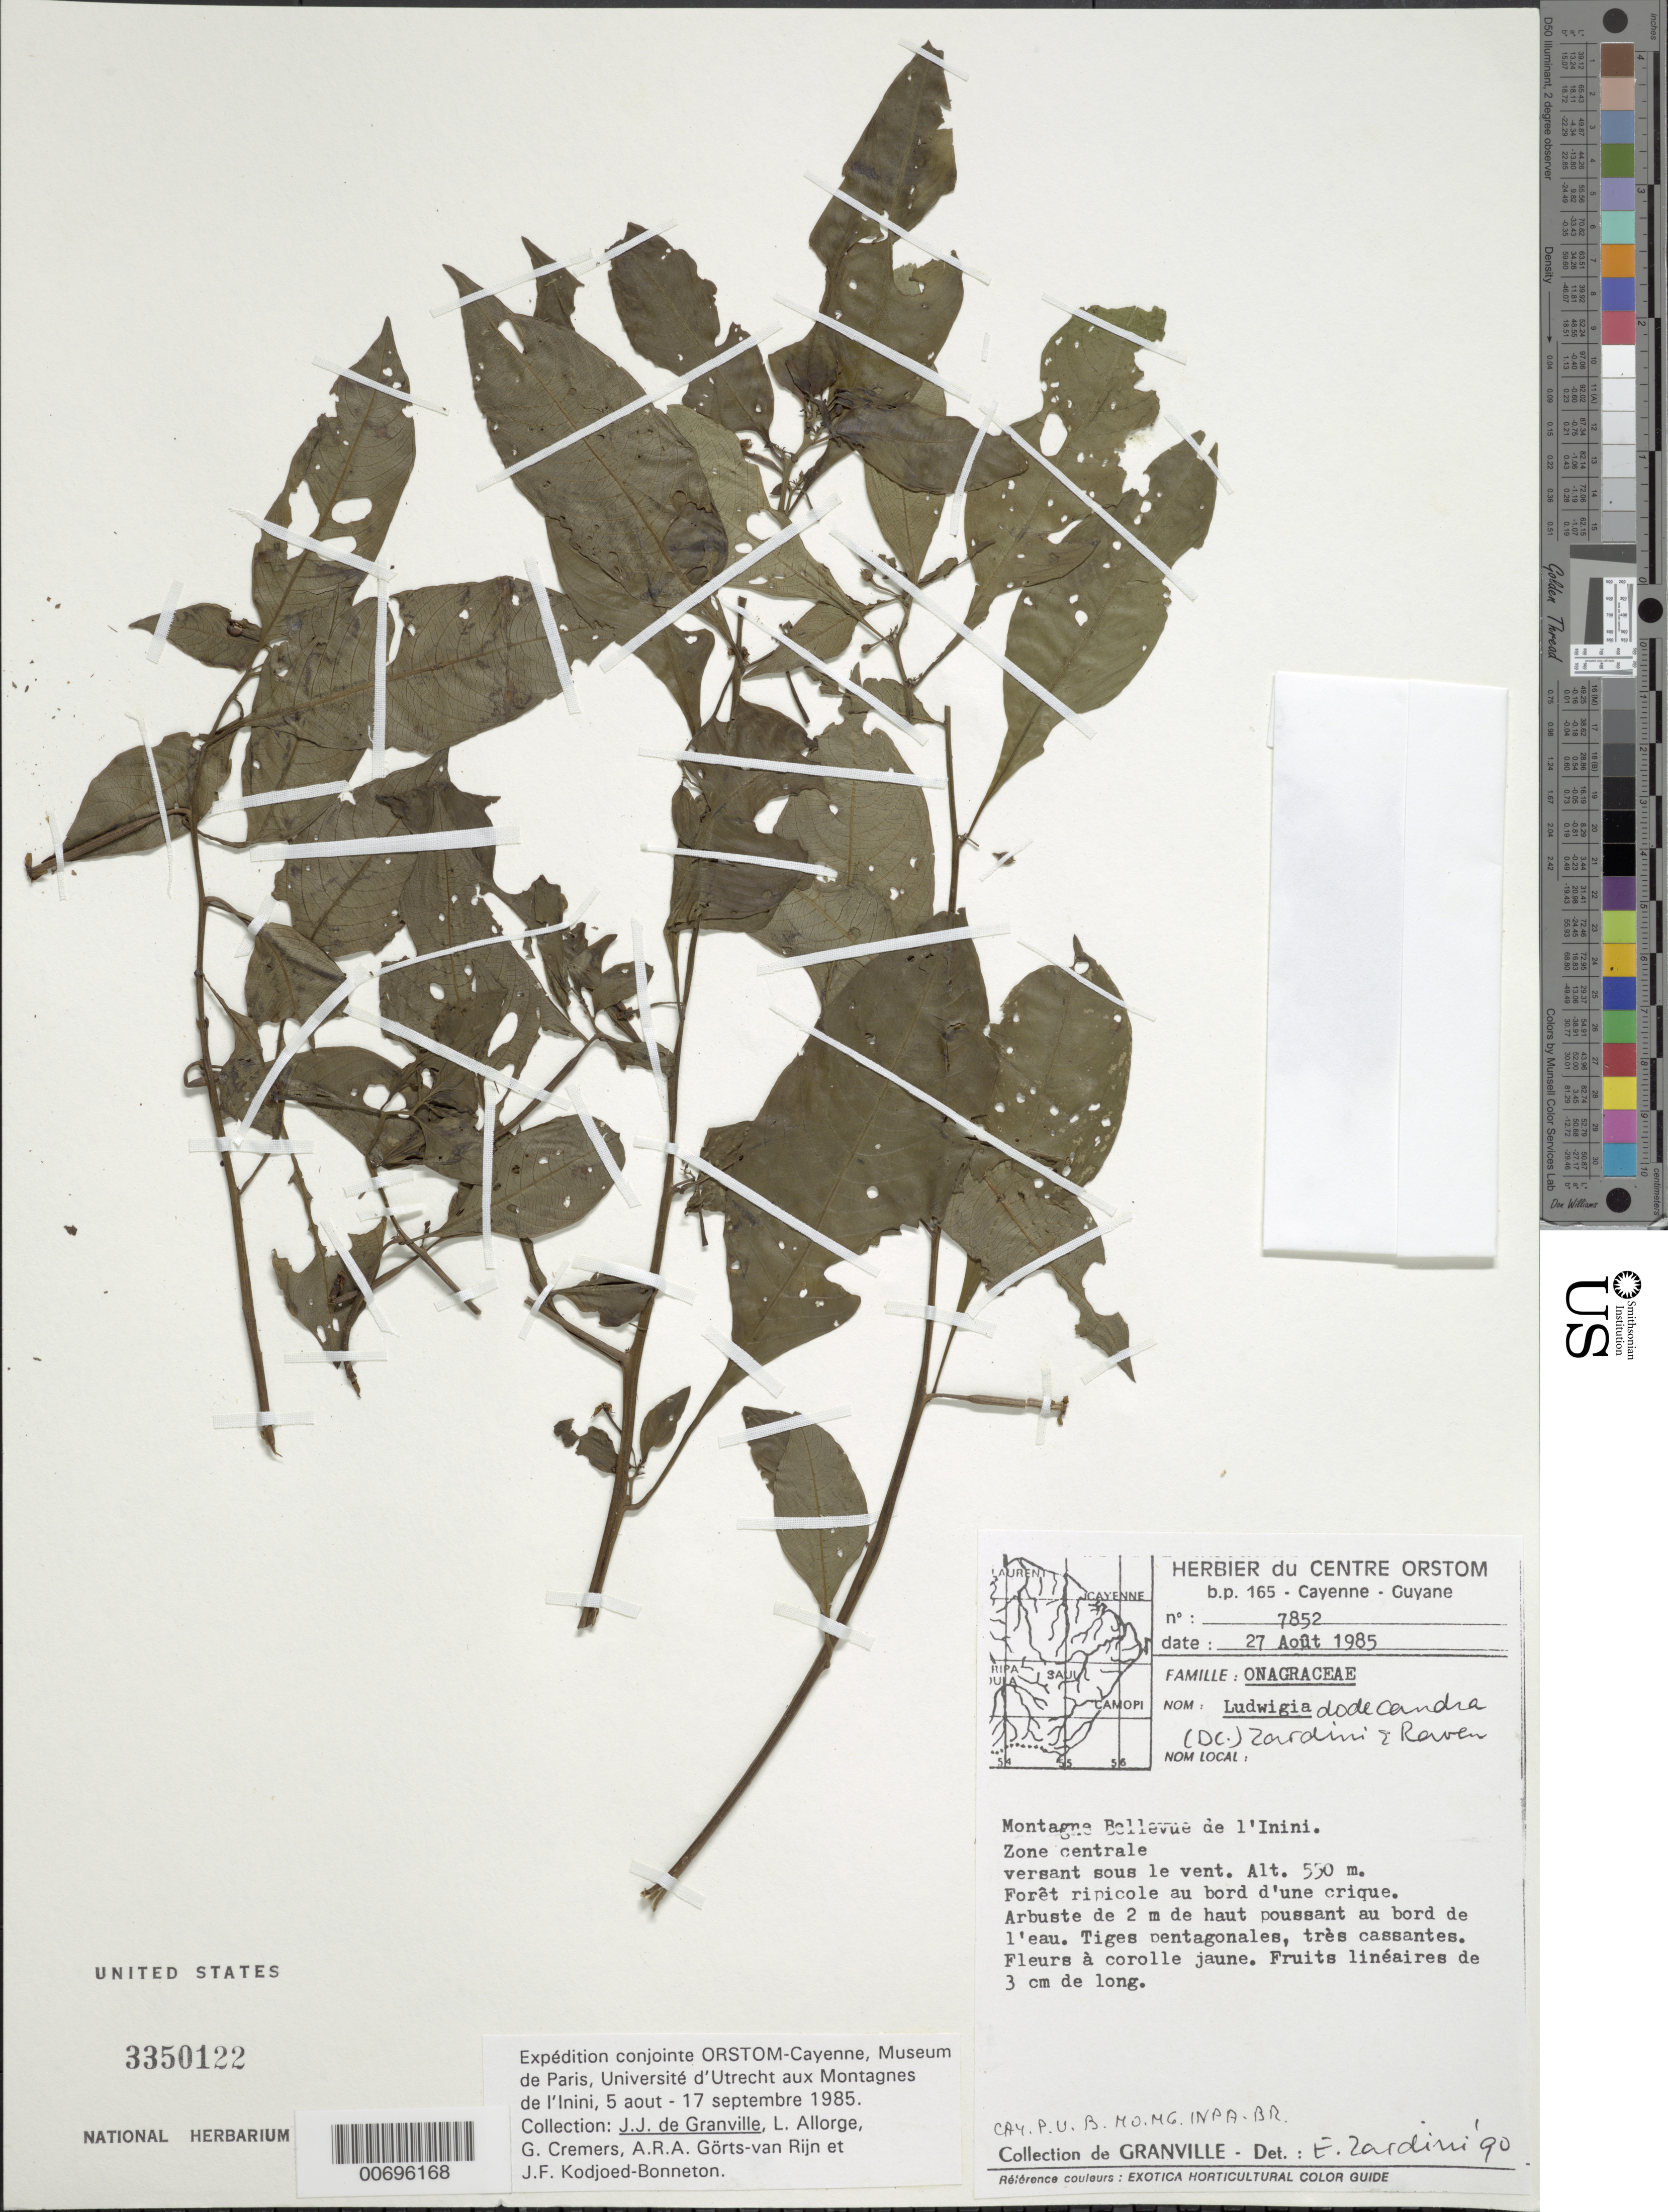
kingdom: Plantae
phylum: Tracheophyta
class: Magnoliopsida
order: Myrtales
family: Onagraceae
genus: Ludwigia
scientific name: Ludwigia dodecandra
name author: (DC.) Zardini & P.H. Raven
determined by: Zardini, E. M.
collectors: J.-J. de Granville, L. Allorge, G. Cremers, A. .R. A. Görts-van Rijn & J. Kodjoed-Bonneton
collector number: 7852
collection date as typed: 27-Aug-85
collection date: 1985-08-27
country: French Guiana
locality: Montagnes Bellevue de l'Inini, zone centrale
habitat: Forêt ripicole au bord d'une crique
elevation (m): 550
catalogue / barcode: US 3350122